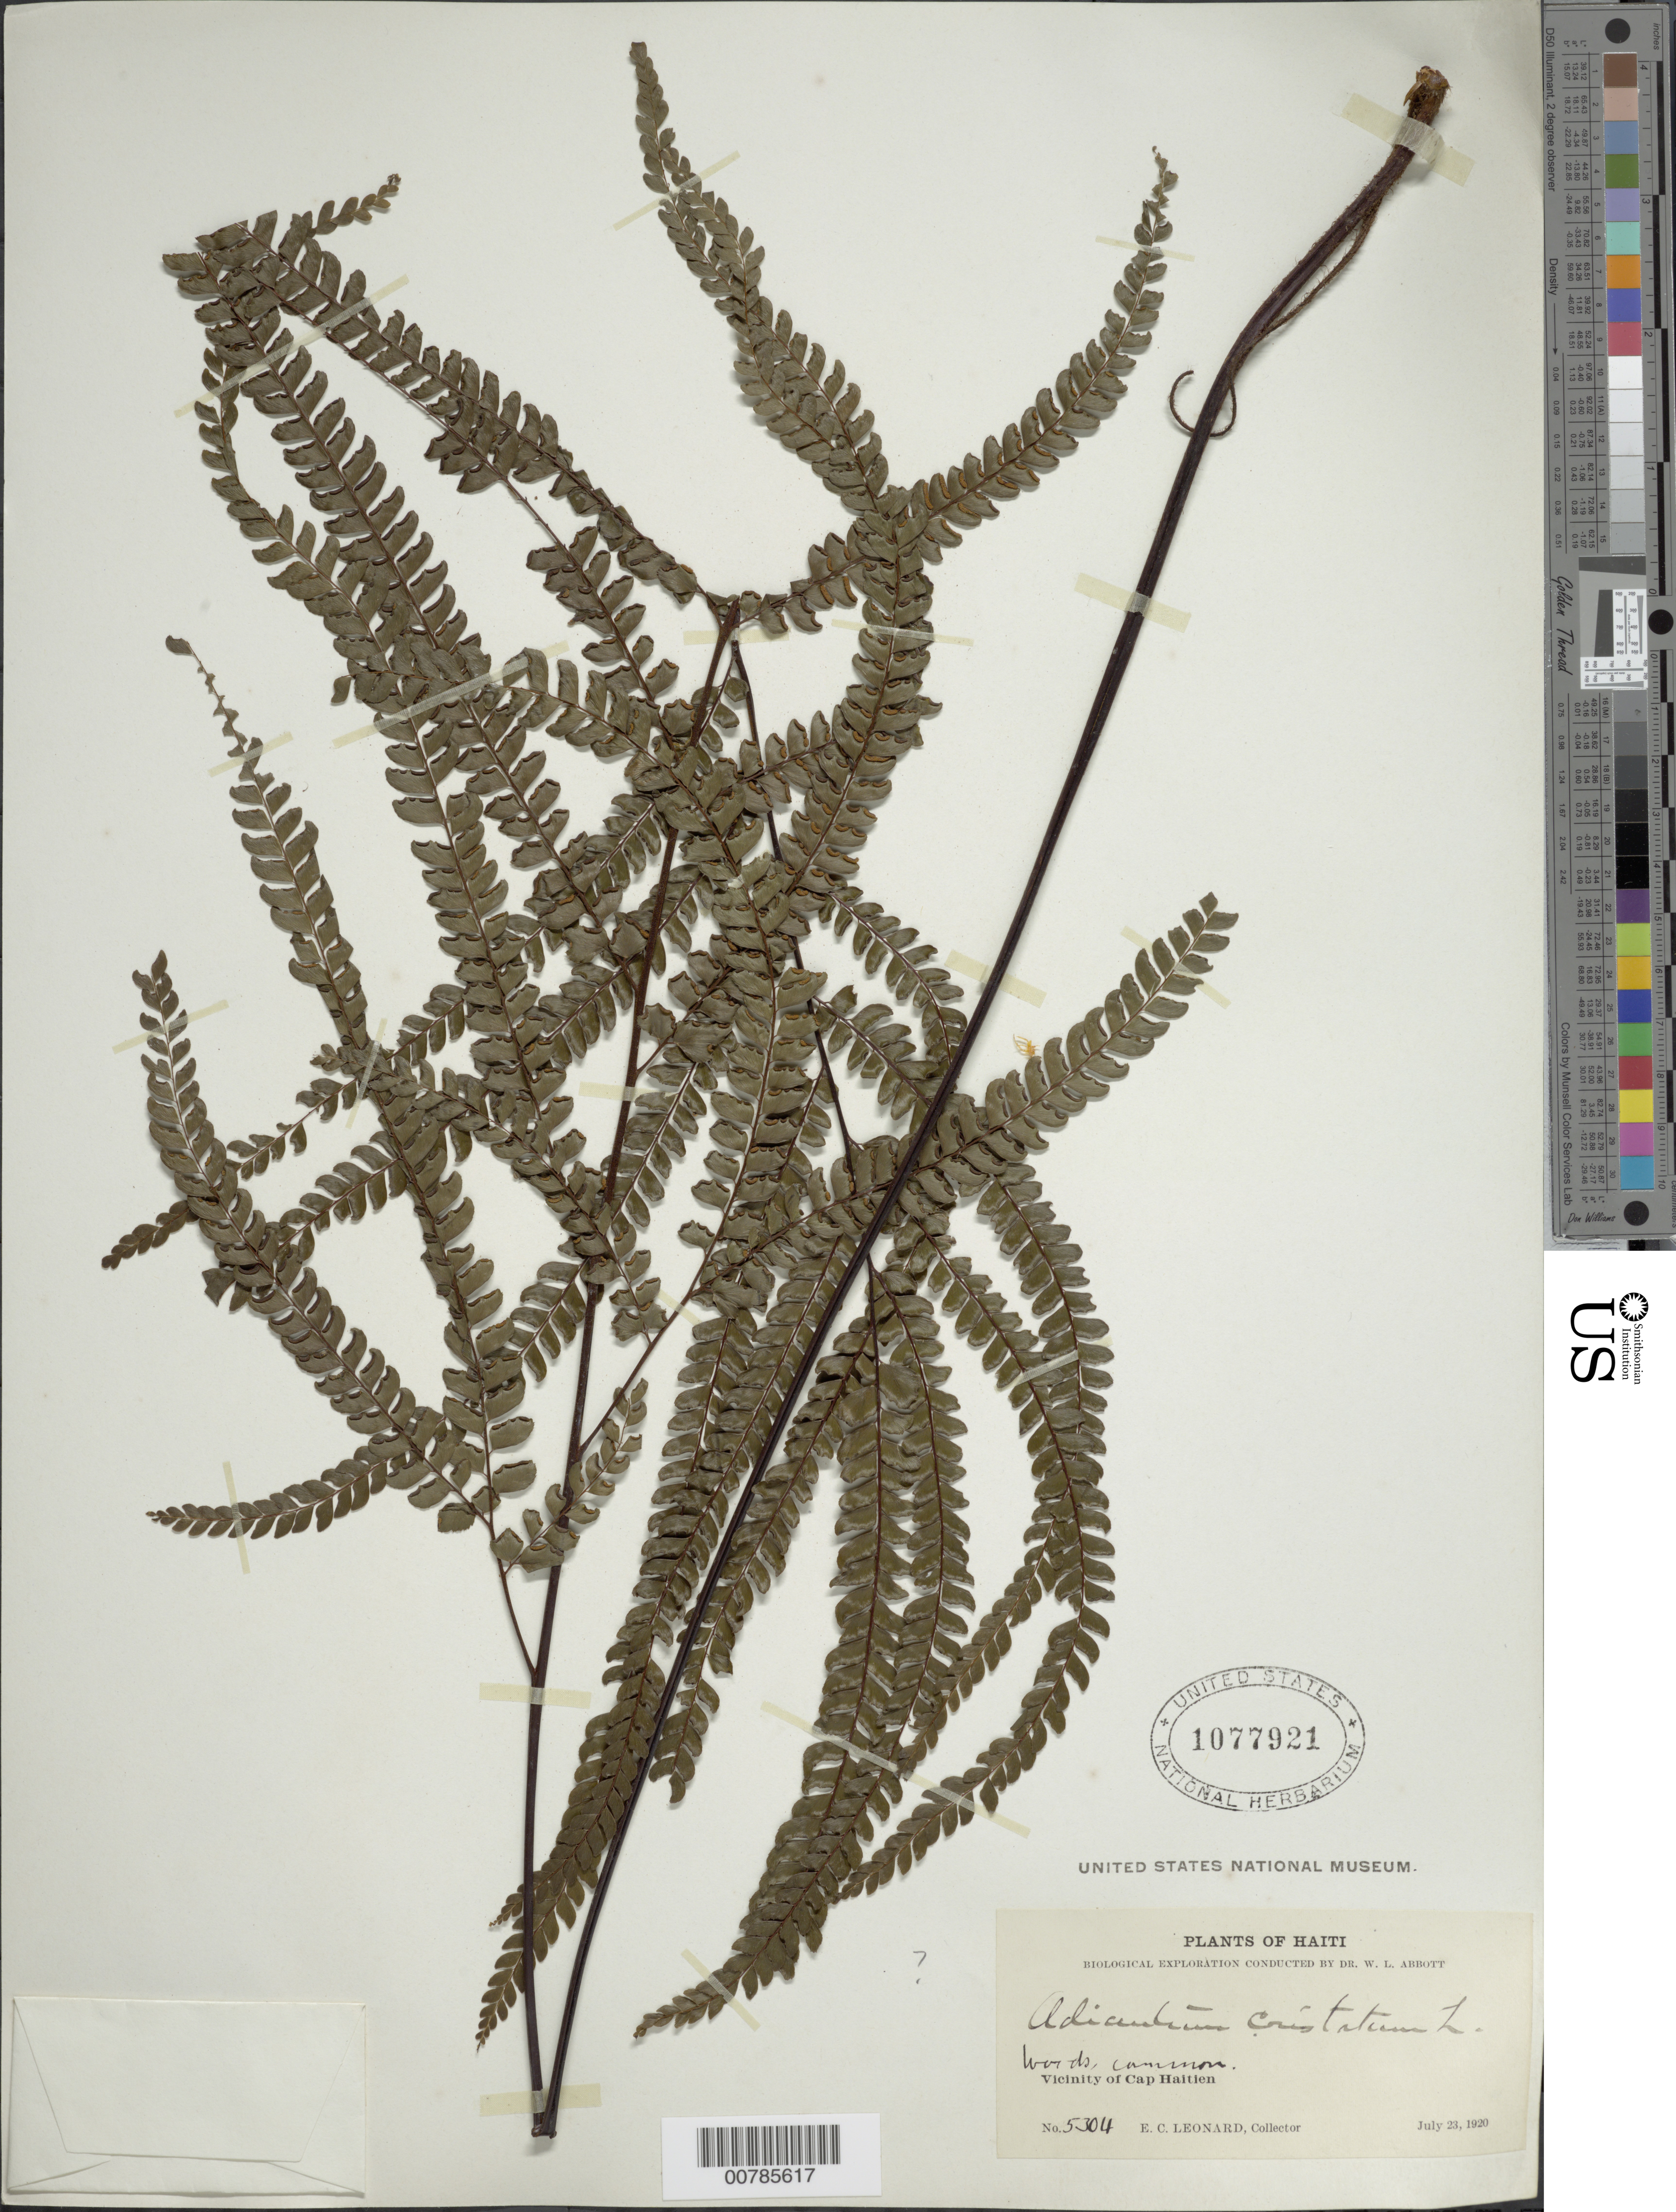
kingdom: Plantae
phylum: Tracheophyta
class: Polypodiopsida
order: Polypodiales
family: Pteridaceae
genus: Adiantum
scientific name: Adiantum pyramidale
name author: (L.) Willd.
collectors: E. C. Leonard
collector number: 5304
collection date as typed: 23 Jul 1920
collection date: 1920-07-23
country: Haiti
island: Hispaniola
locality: Cape Haitien, vicinity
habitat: Woods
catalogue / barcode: US 1077921